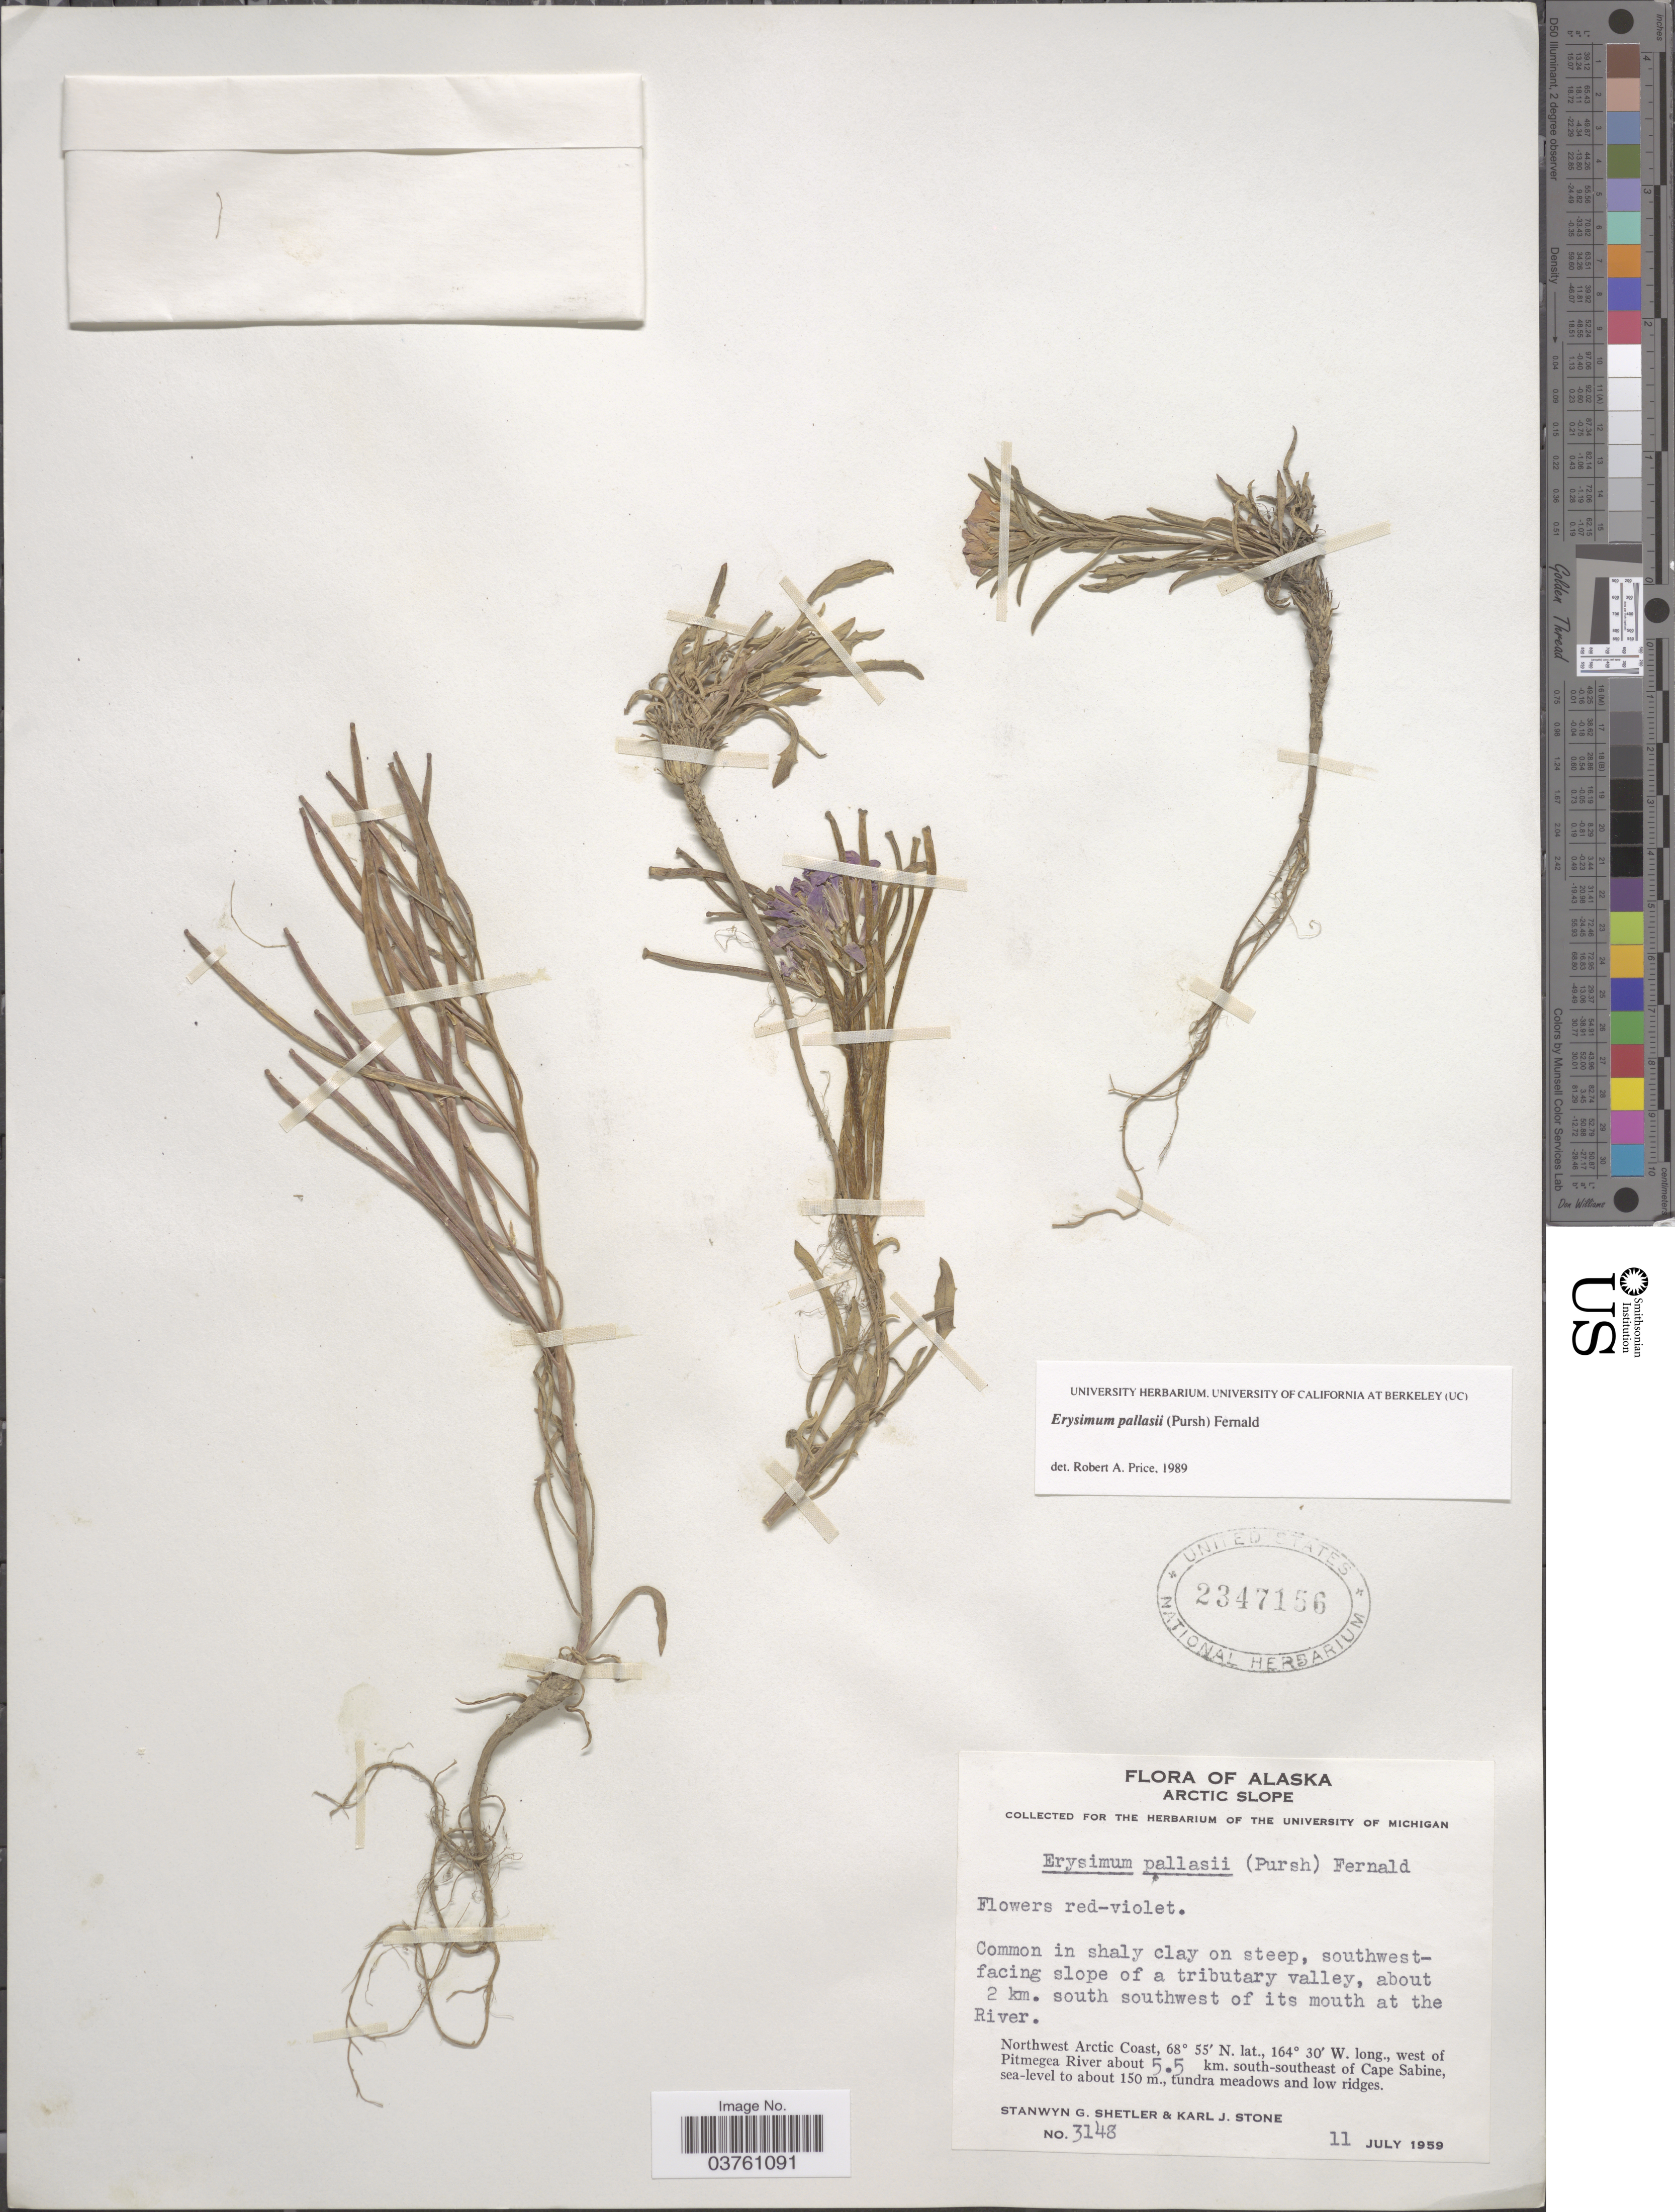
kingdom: Plantae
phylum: Tracheophyta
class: Magnoliopsida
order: Brassicales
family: Brassicaceae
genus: Erysimum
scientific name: Erysimum pallasii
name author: (Pursh) Fernald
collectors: S. Shetler & K. J. Stone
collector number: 3148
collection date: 1959-07-11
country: United States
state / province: Alaska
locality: Arctic Slope. Southwest-facing slope of a tributary valley, about 2 km. south southwest of its mouth at the River. Northwest Arctic Coast. West of Pitmegea River about 5.5 km. south-southwest of Cape Sabine.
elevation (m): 0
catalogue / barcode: US 2347156